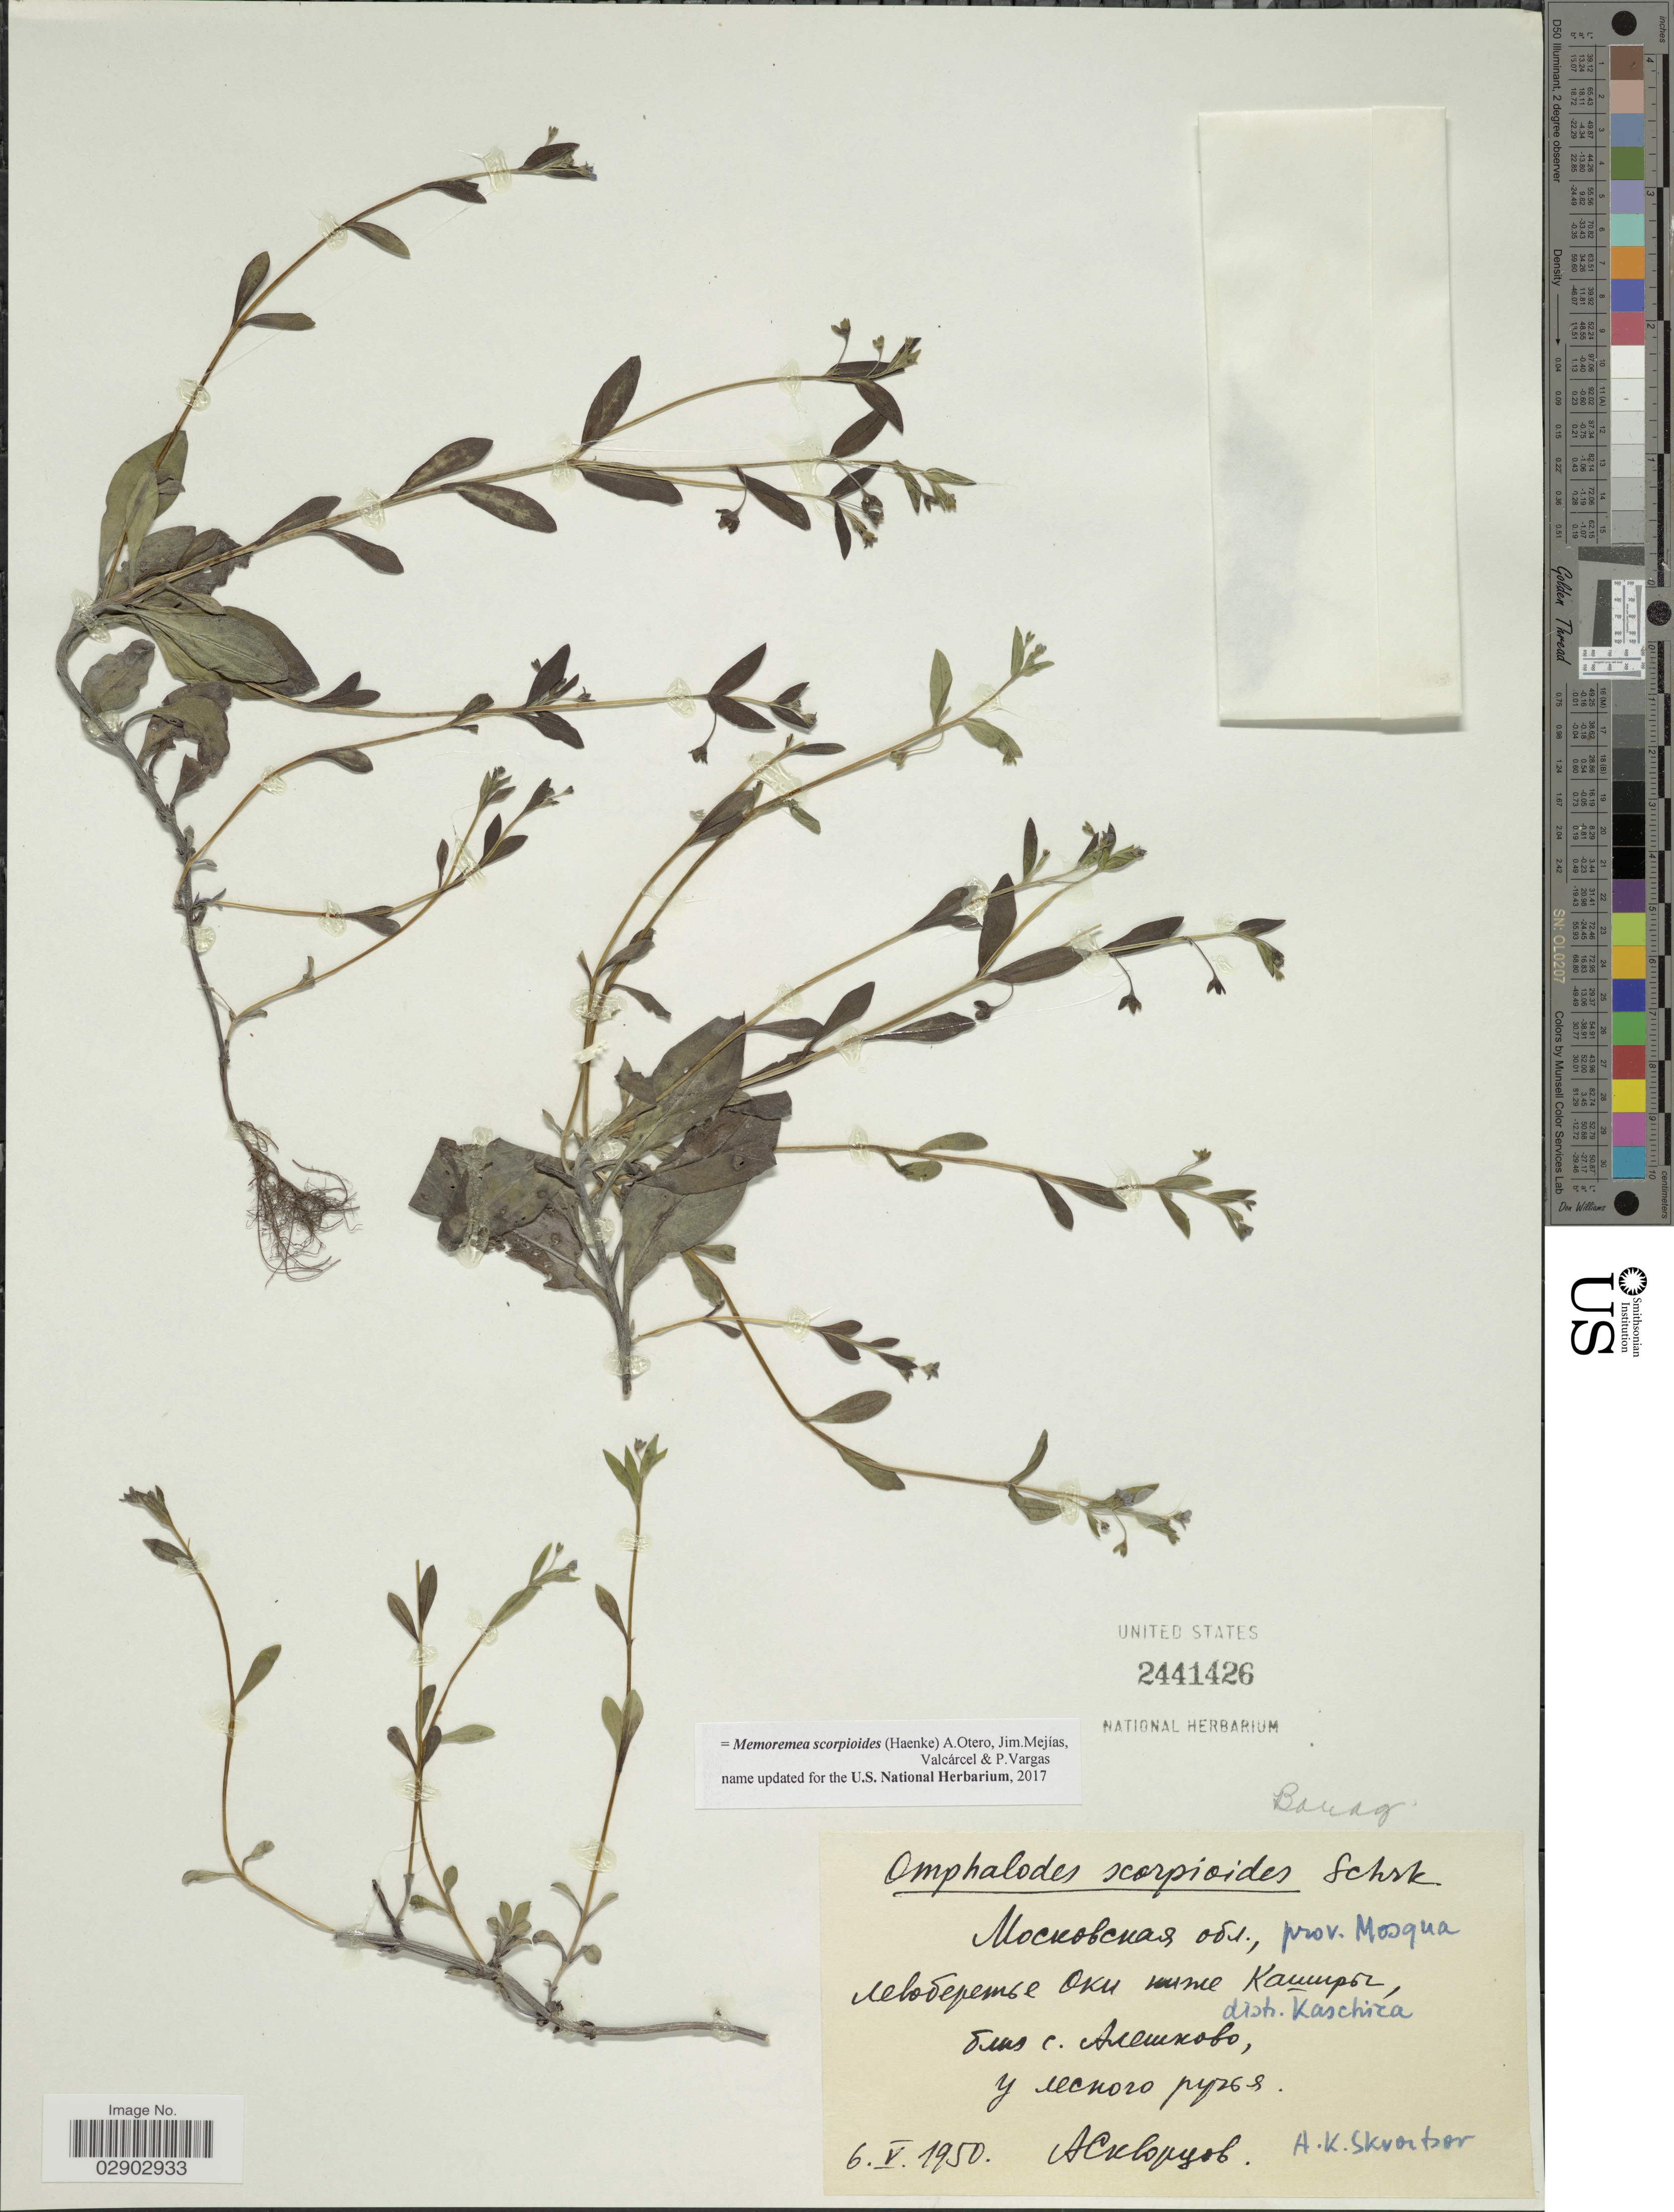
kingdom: Plantae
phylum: Tracheophyta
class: Magnoliopsida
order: Boraginales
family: Boraginaceae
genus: Memoremea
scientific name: Memoremea scorpioides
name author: (Haenke) A.Otero et al.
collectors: A. K. Skvortsov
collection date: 1950-05-06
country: Russian Federation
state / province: Moscow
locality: Prov. Mosqua. Distr. Kaschira.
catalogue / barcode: US 2441426